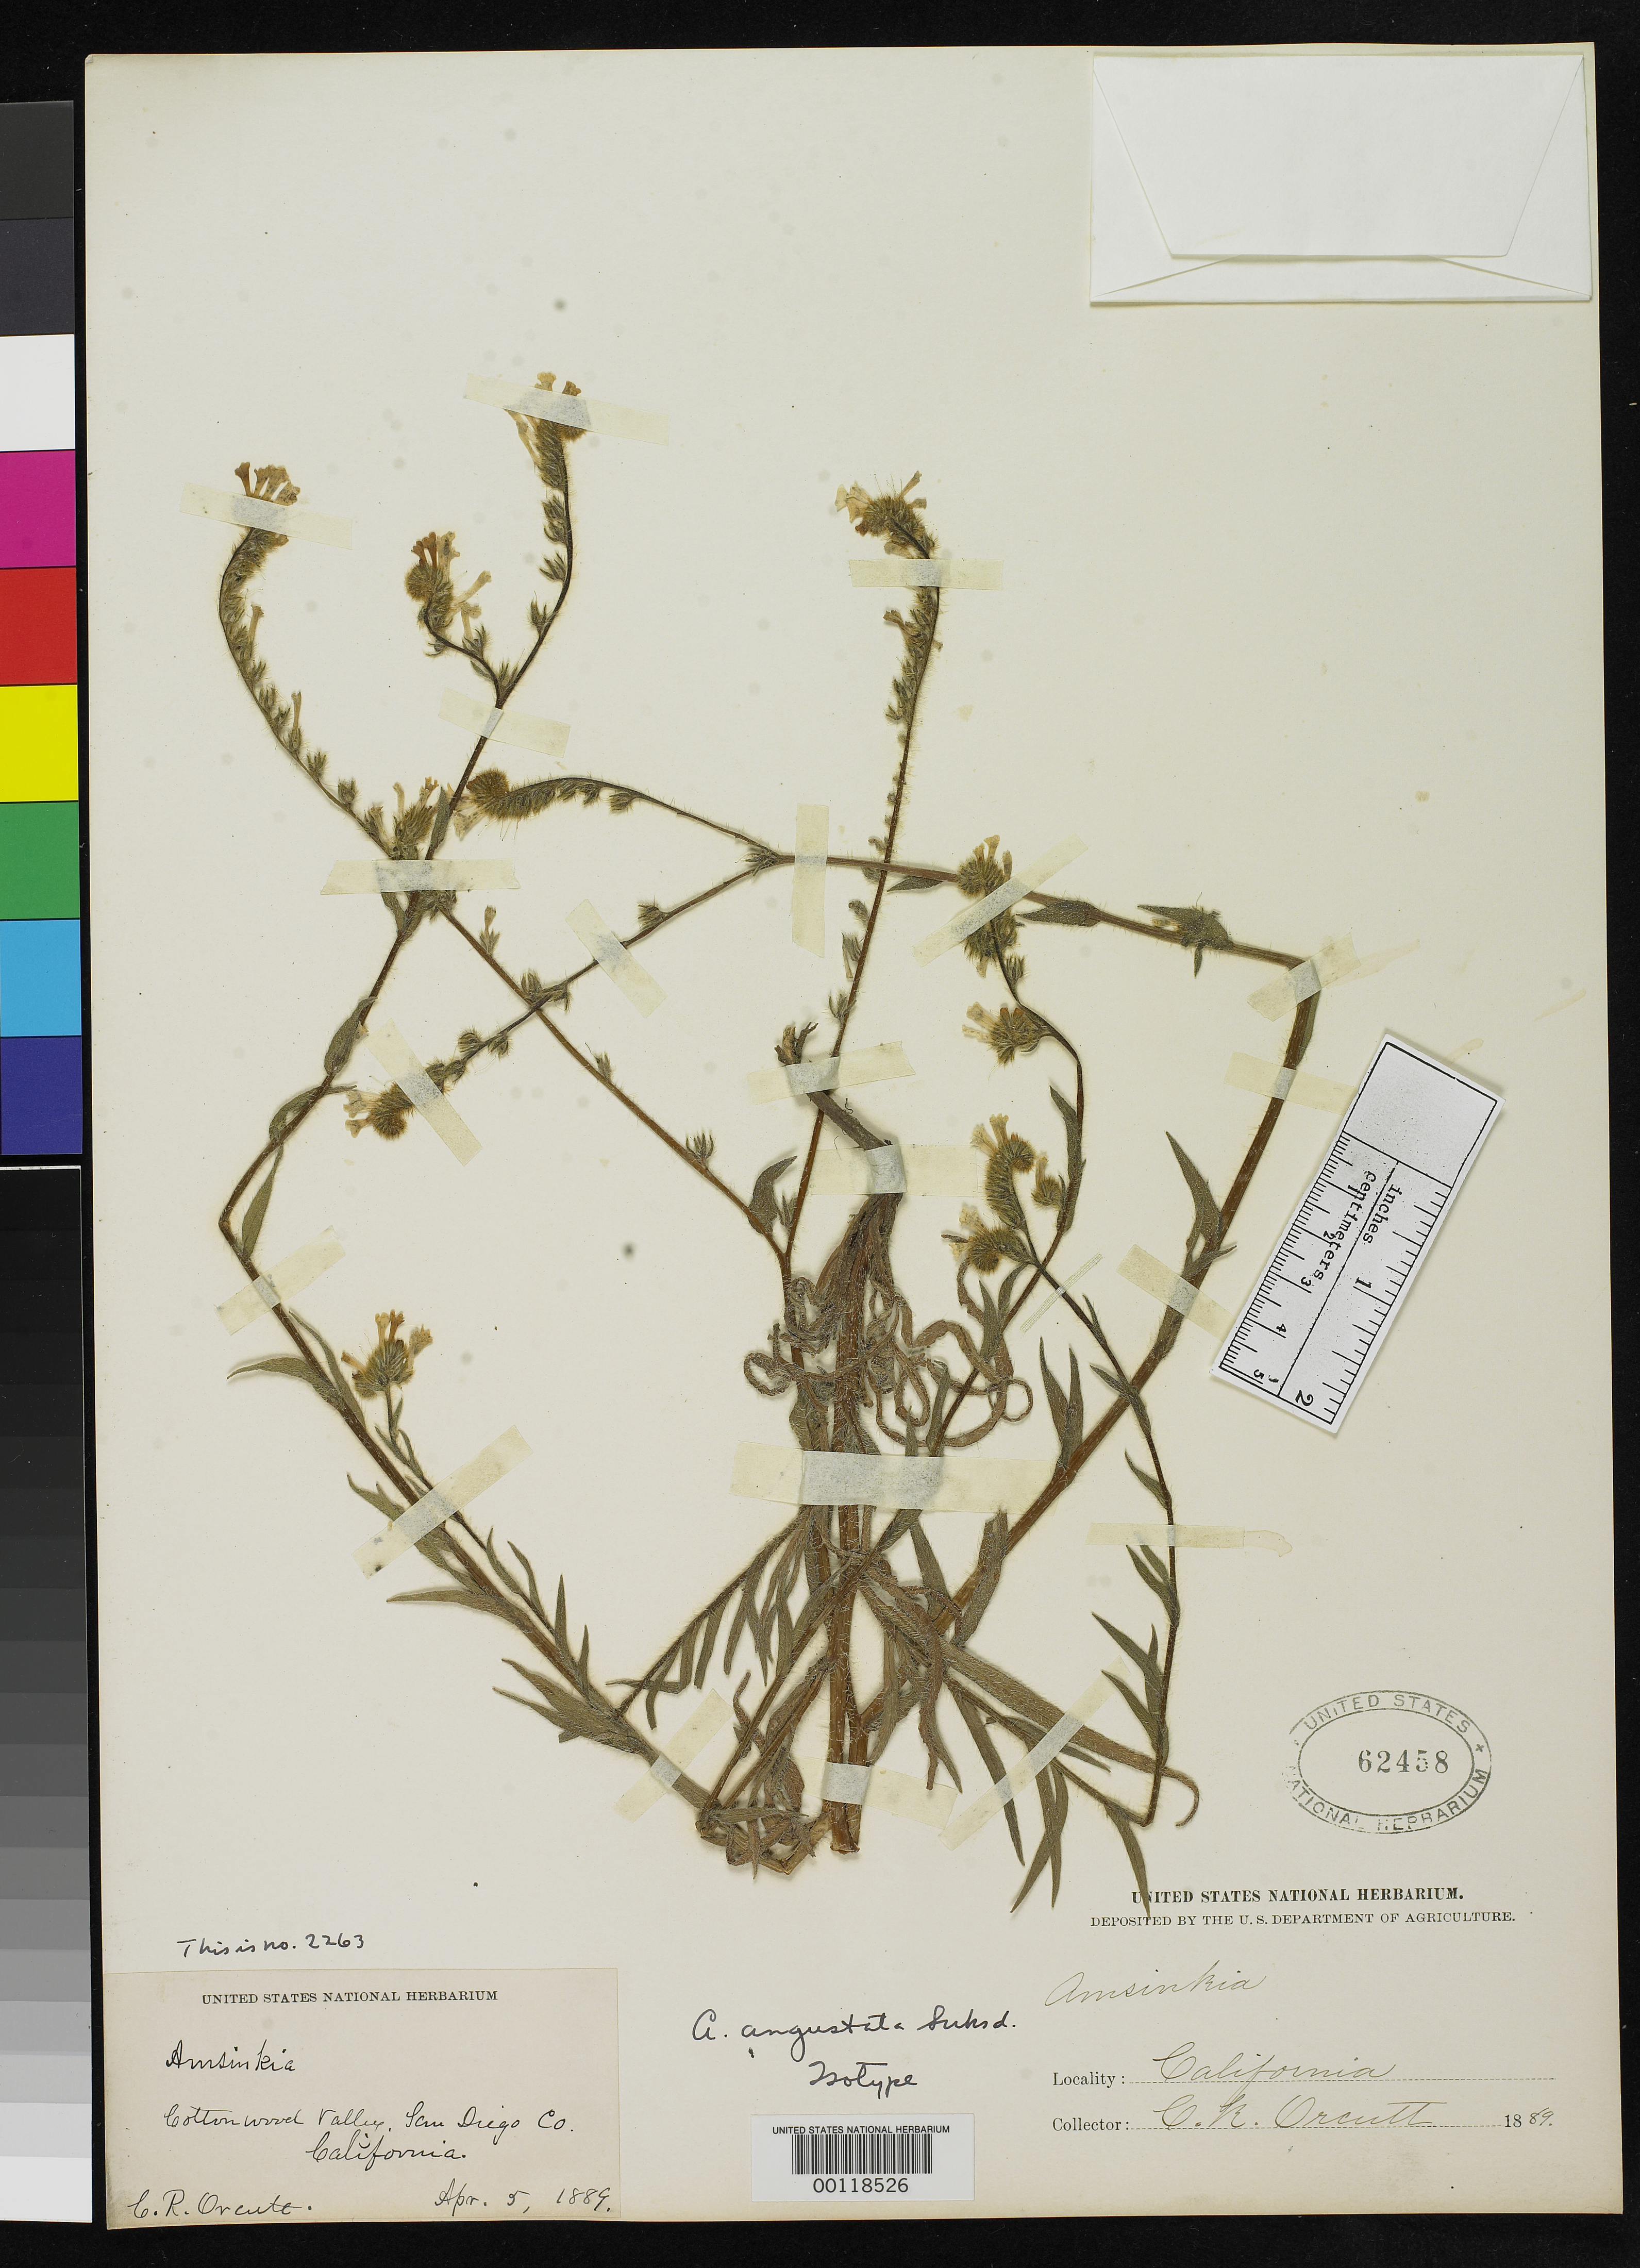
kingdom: Plantae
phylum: Tracheophyta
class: Magnoliopsida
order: Boraginales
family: Boraginaceae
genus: Amsinckia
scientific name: Amsinckia angustata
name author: Suksd.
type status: Isosyntype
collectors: C. R. Orcutt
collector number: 2263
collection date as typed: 05 Apr 1889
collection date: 1889-04-05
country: United States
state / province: California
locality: Cottonwood Valley.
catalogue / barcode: US 62458